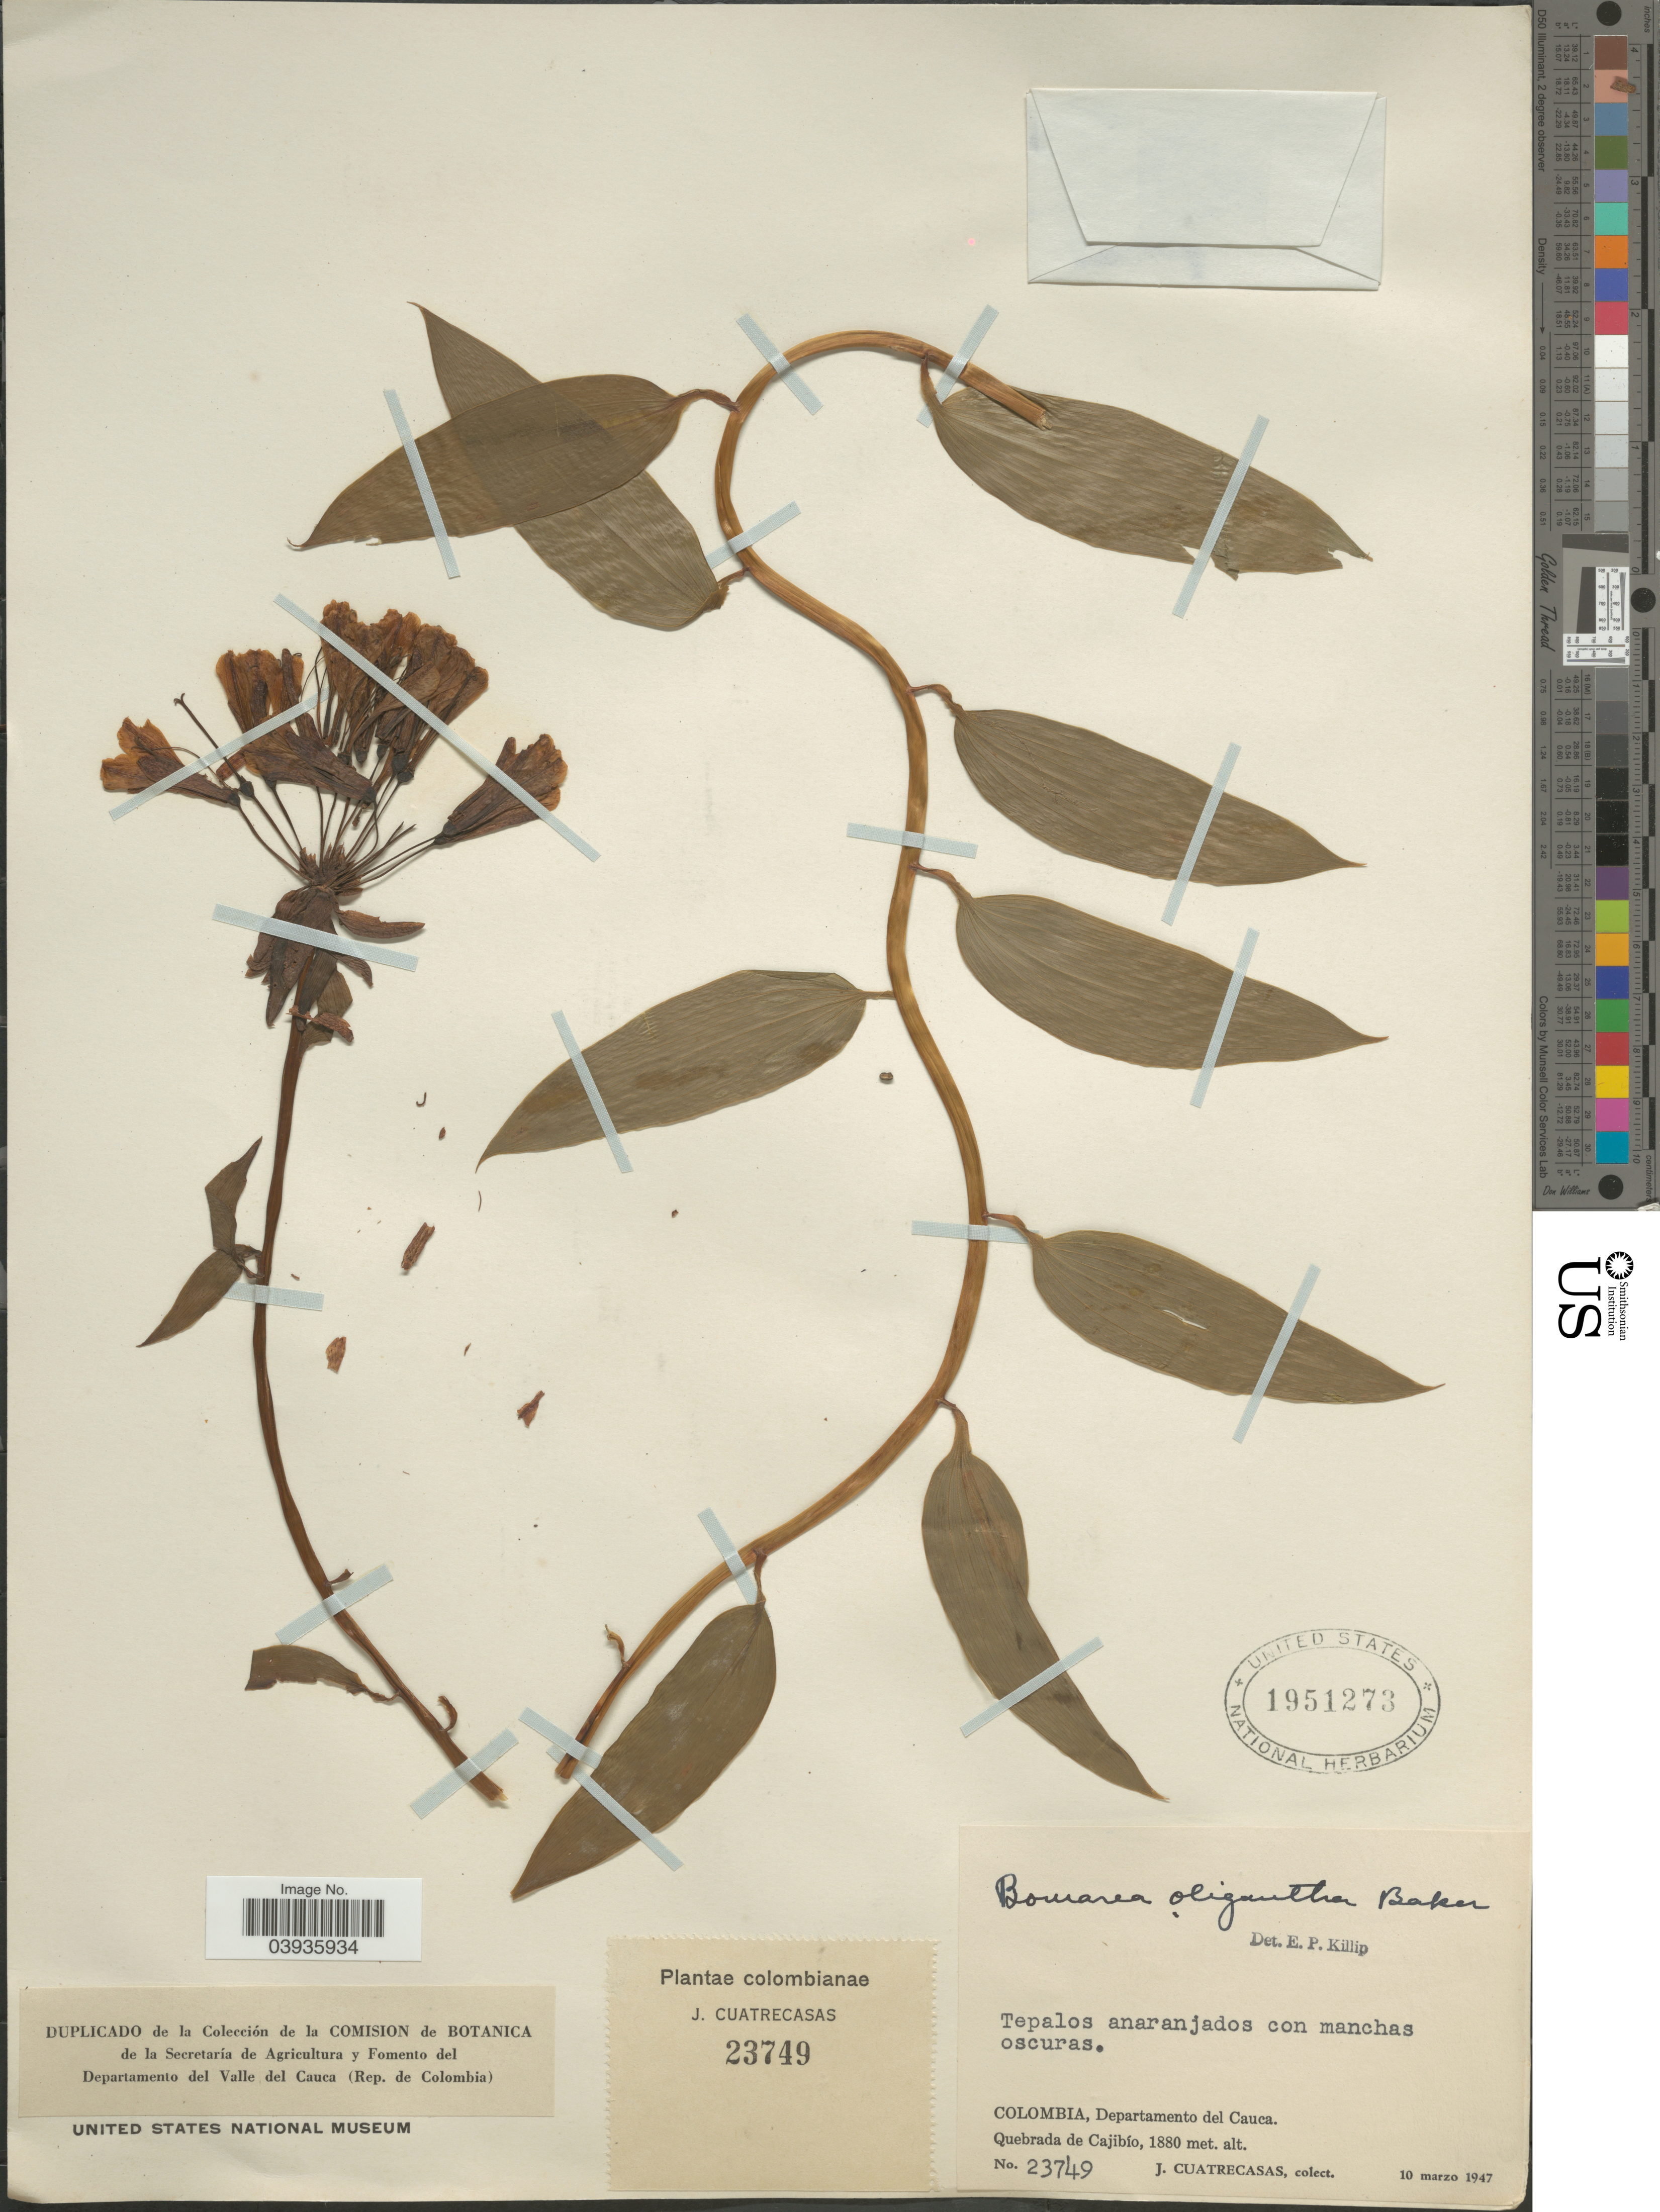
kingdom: Plantae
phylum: Tracheophyta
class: Liliopsida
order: Liliales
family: Alstroemeriaceae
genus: Bomarea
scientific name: Bomarea oligantha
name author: Baker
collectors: J. Cuatrecasas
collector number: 23749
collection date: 1947-03-10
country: Colombia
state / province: Cauca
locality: Departamento del Cauca. Quebrada de Cajibío.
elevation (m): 1880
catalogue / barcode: US 1951273